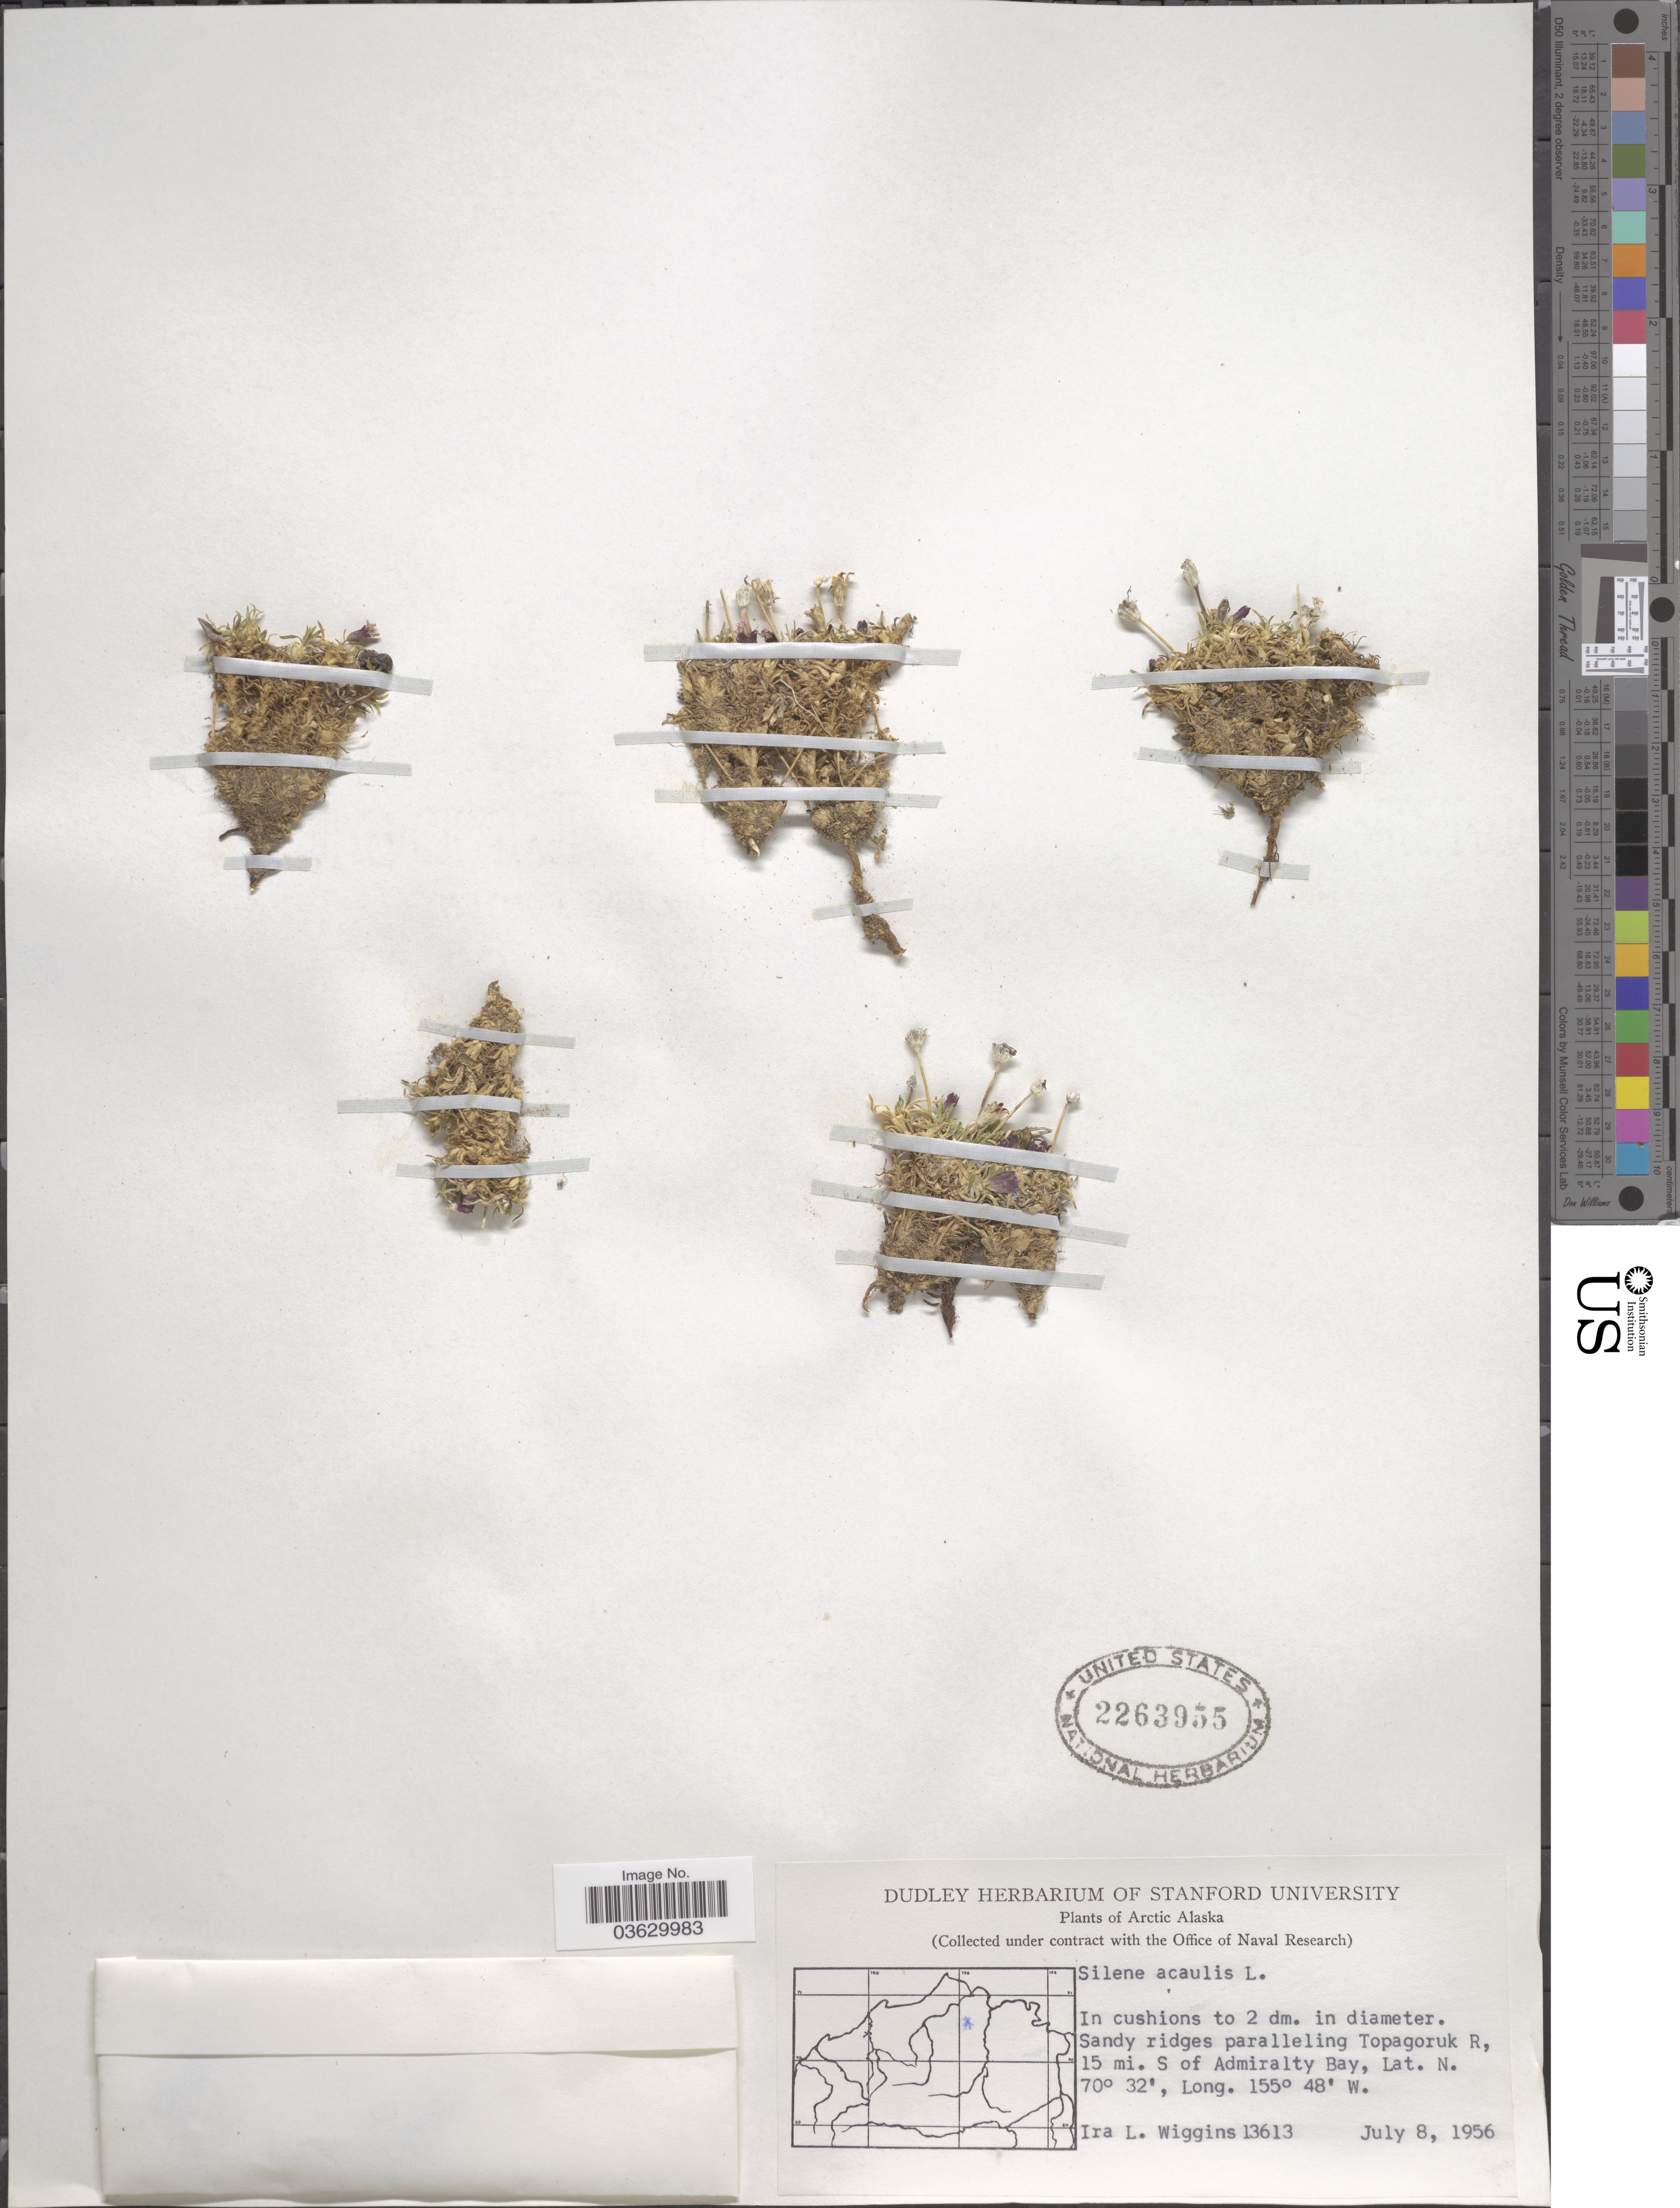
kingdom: Plantae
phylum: Tracheophyta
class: Magnoliopsida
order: Caryophyllales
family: Caryophyllaceae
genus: Silene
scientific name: Silene acaulis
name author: (L.) Jacq.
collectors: I. L. Wiggins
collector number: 13613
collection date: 1956-07-08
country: United States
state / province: Alaska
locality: Arctic Alaska. Sandy ridges paralleling Topagoruk R, 15 mi. S of Admiralty Bay.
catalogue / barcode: US 2263955